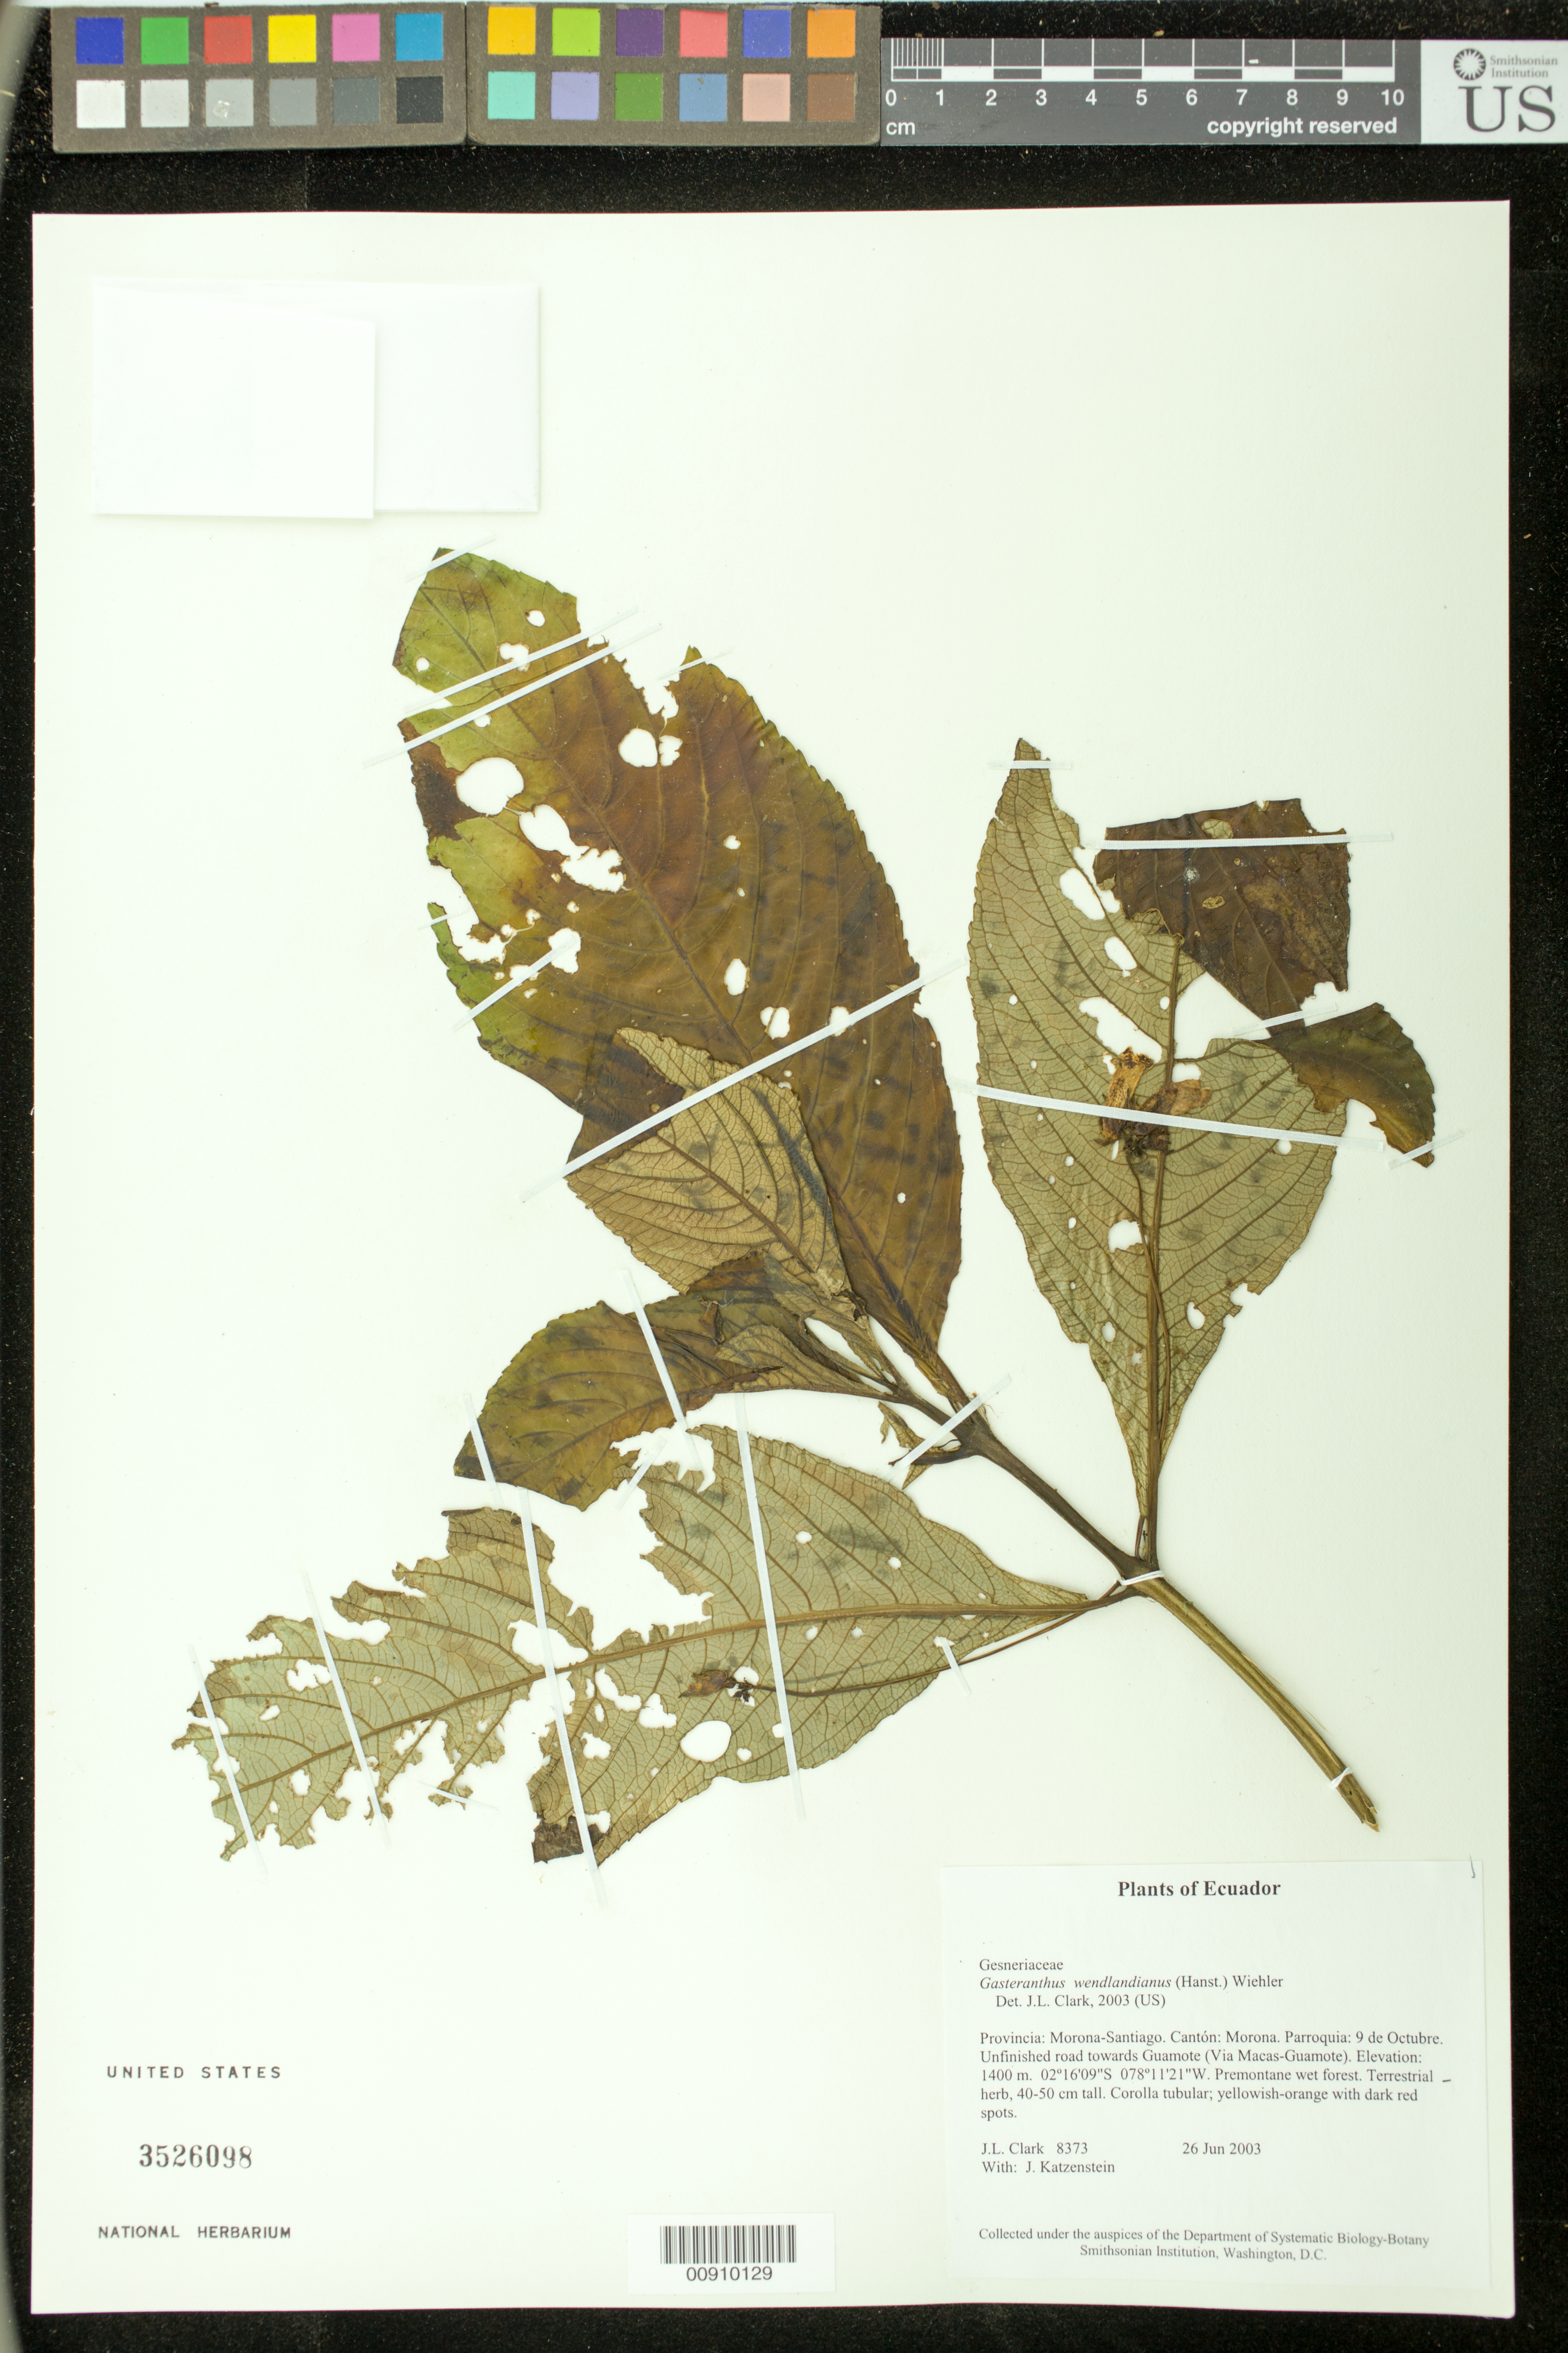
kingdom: Plantae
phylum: Tracheophyta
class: Magnoliopsida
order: Lamiales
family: Gesneriaceae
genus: Gasteranthus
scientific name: Gasteranthus wendlandianus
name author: (Hanst.) Wiehler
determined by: Clark, J. L., (SEL), The Marie Selby Botanical Garden (UNITED STATES)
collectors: J. L. Clark & J. Katzenstein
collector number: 8373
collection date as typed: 26 Jun 2003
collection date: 2003-06-26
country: Ecuador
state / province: Morona-Santiago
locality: Morona. Parroquia: 9 de Octubre. Unfinished road towards Guamote (Via Macas-Guamote).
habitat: Premontane wet forest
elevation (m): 1400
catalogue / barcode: US 3526098